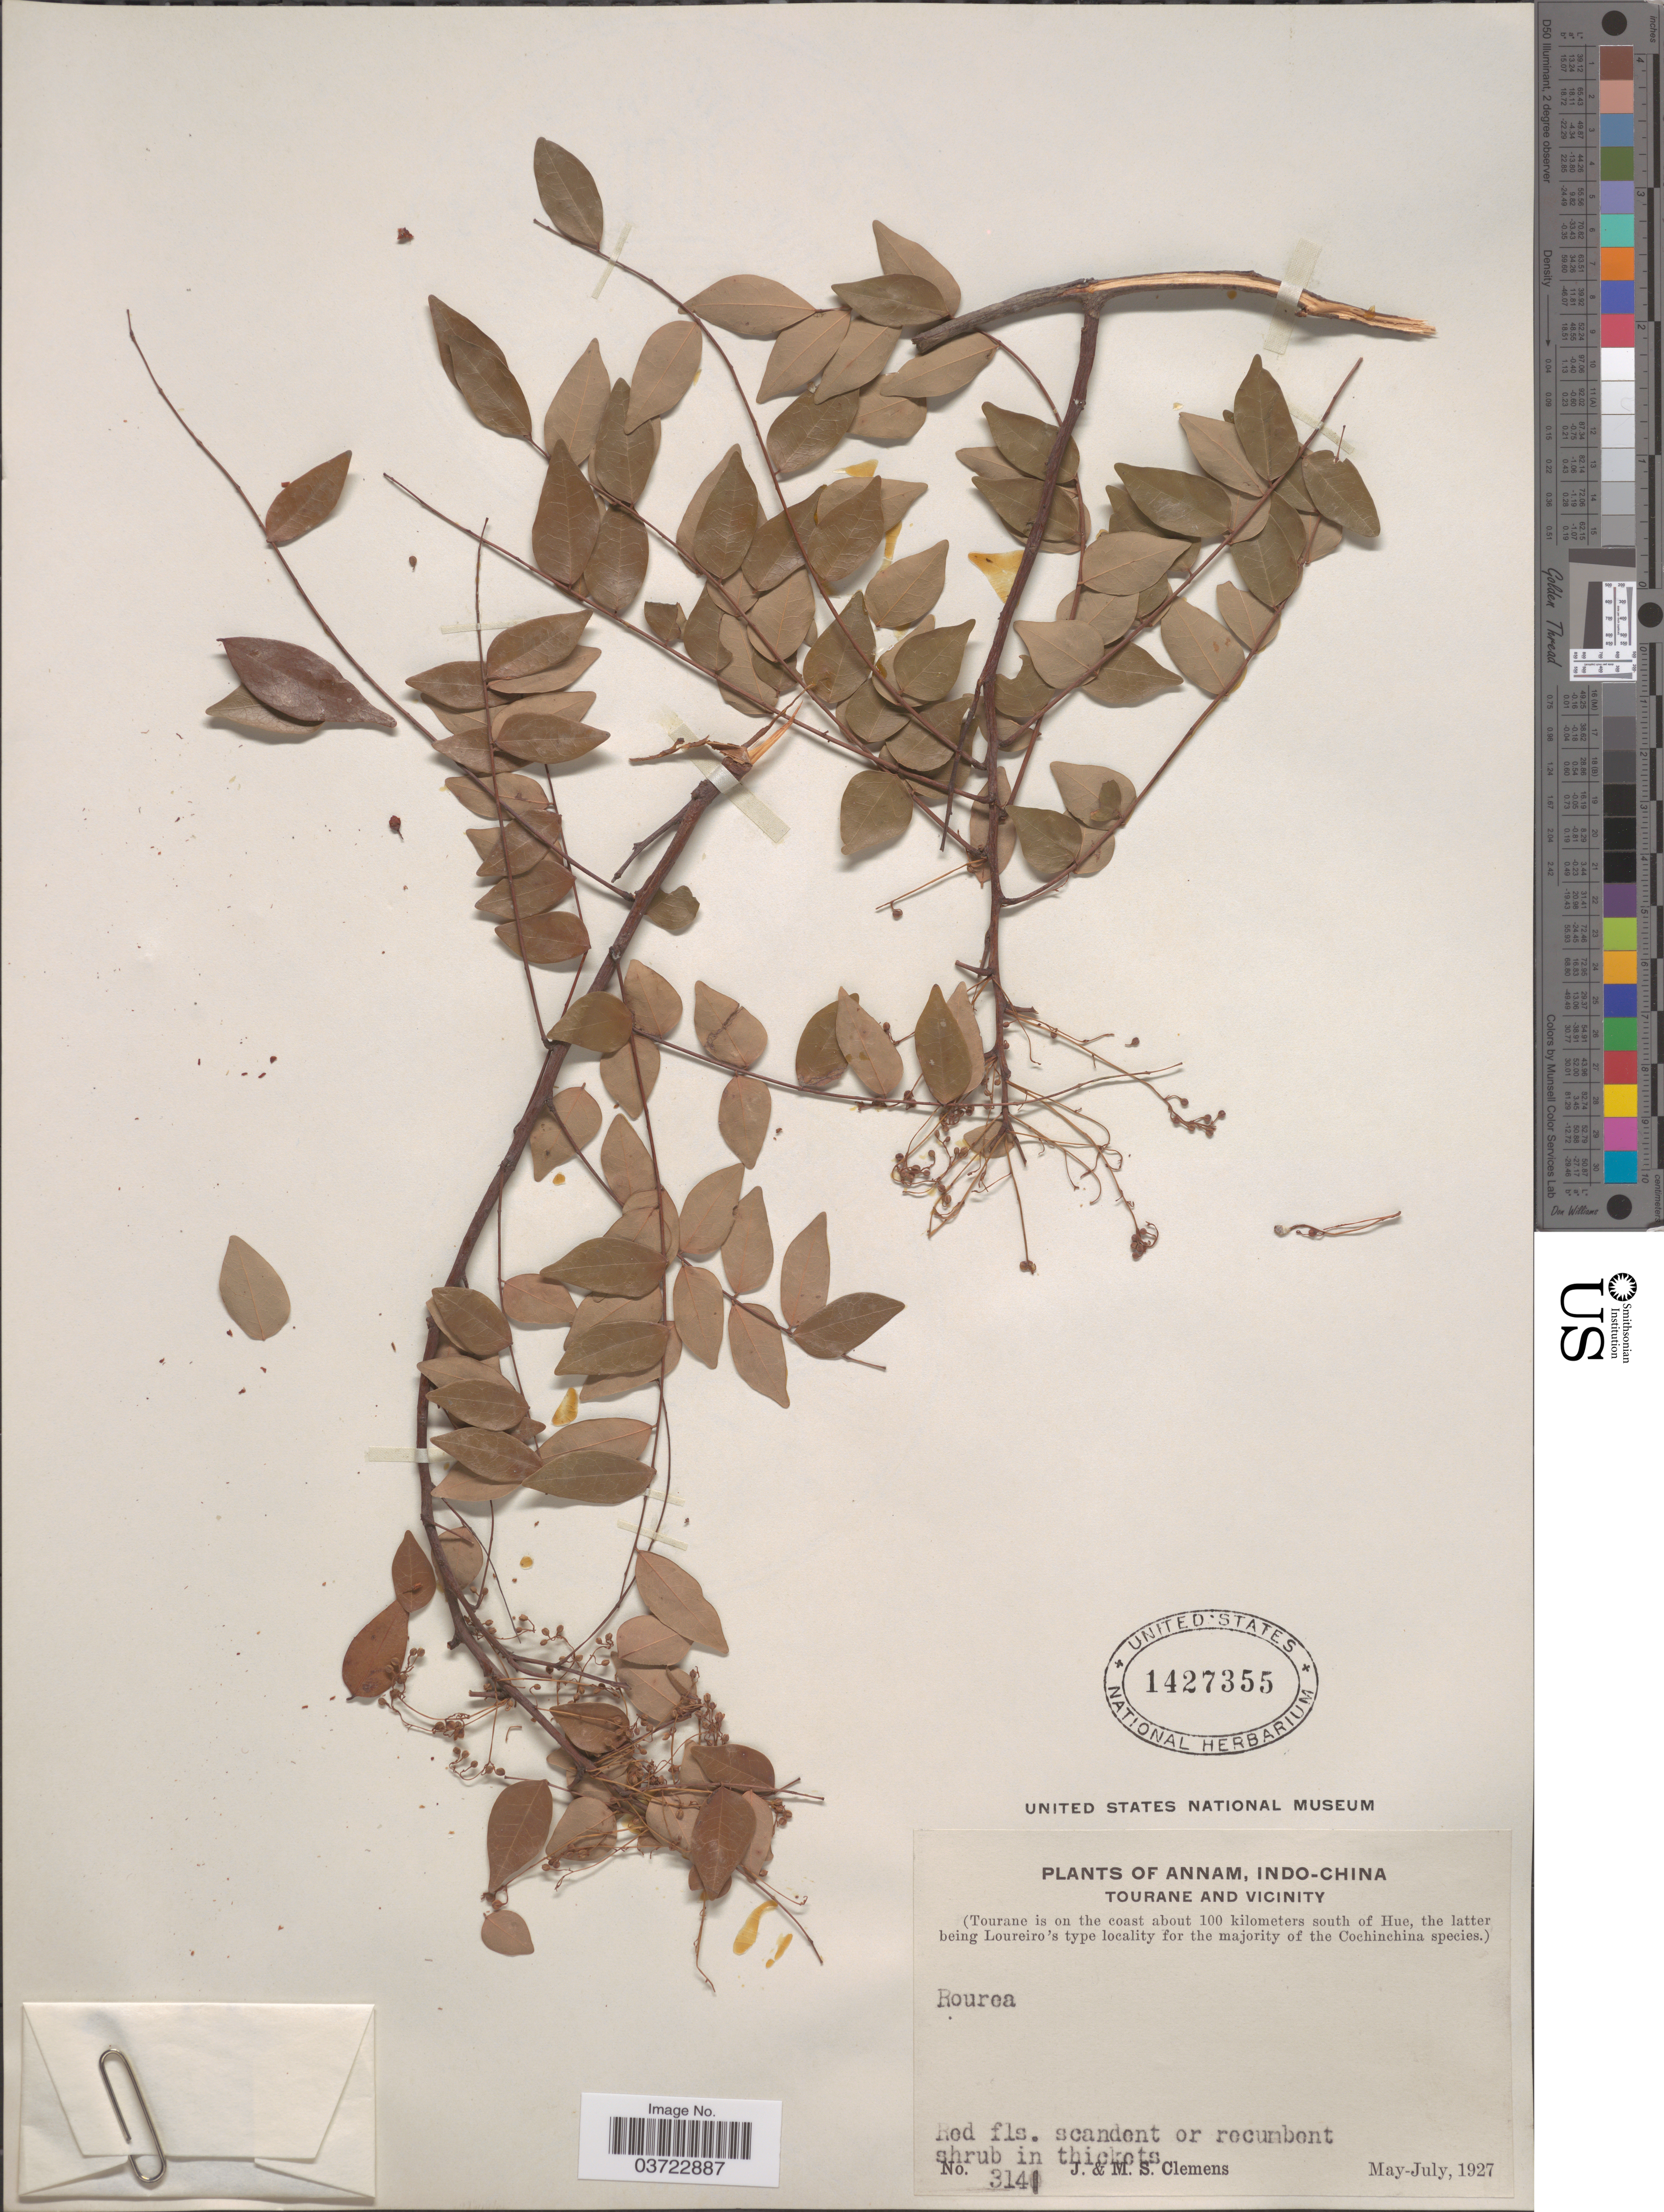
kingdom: Plantae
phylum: Tracheophyta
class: Magnoliopsida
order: Oxalidales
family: Connaraceae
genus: Rourea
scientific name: Rourea sp.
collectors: J. Clemens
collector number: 3141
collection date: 1927-05/1927-07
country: Vietnam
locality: Annam, Indo-China. Tourane and Vicinity. Tourane is on the coast about 100 kilometers south of Hue.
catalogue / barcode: US 1427355